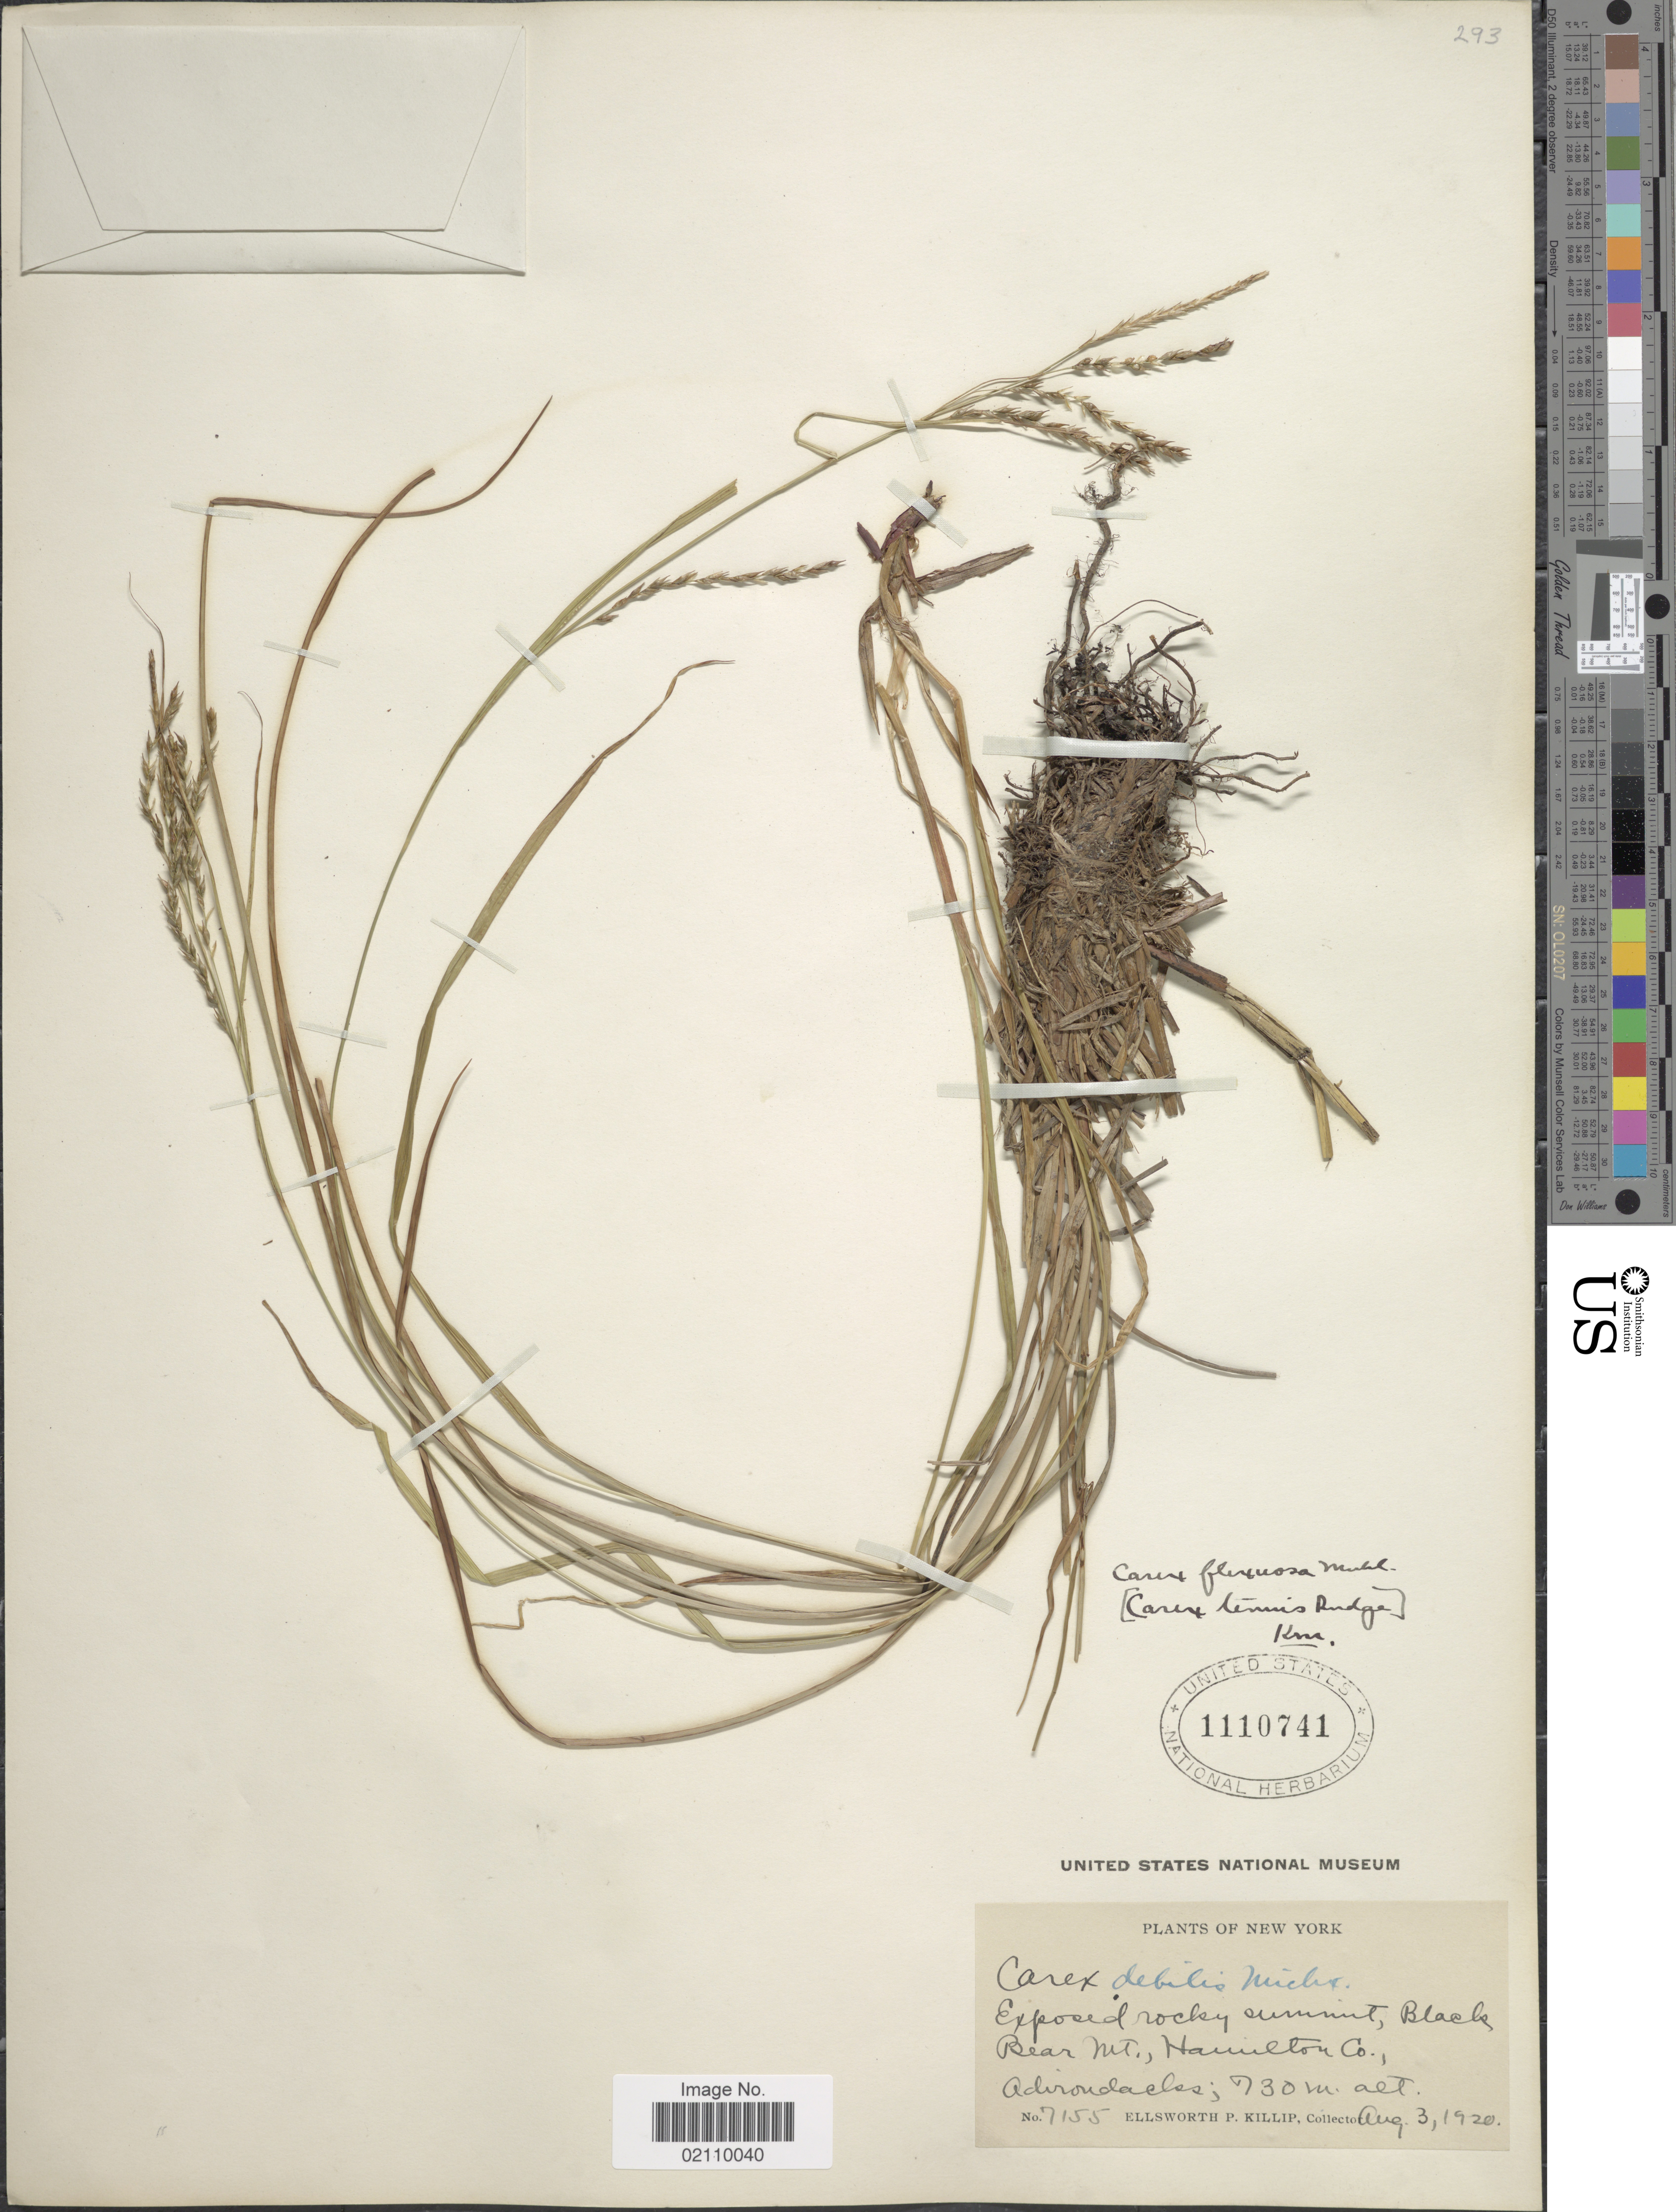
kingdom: Plantae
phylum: Tracheophyta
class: Liliopsida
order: Poales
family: Cyperaceae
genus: Carex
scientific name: Carex flexuosa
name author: Muhl. ex Willd.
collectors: E. P. Killip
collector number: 7155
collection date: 1920-08-03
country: United States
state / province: New York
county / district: Hamilton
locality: In moss on exposed rocky summit of Black Bear Mt., Adirondacks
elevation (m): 730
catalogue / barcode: US 1110741